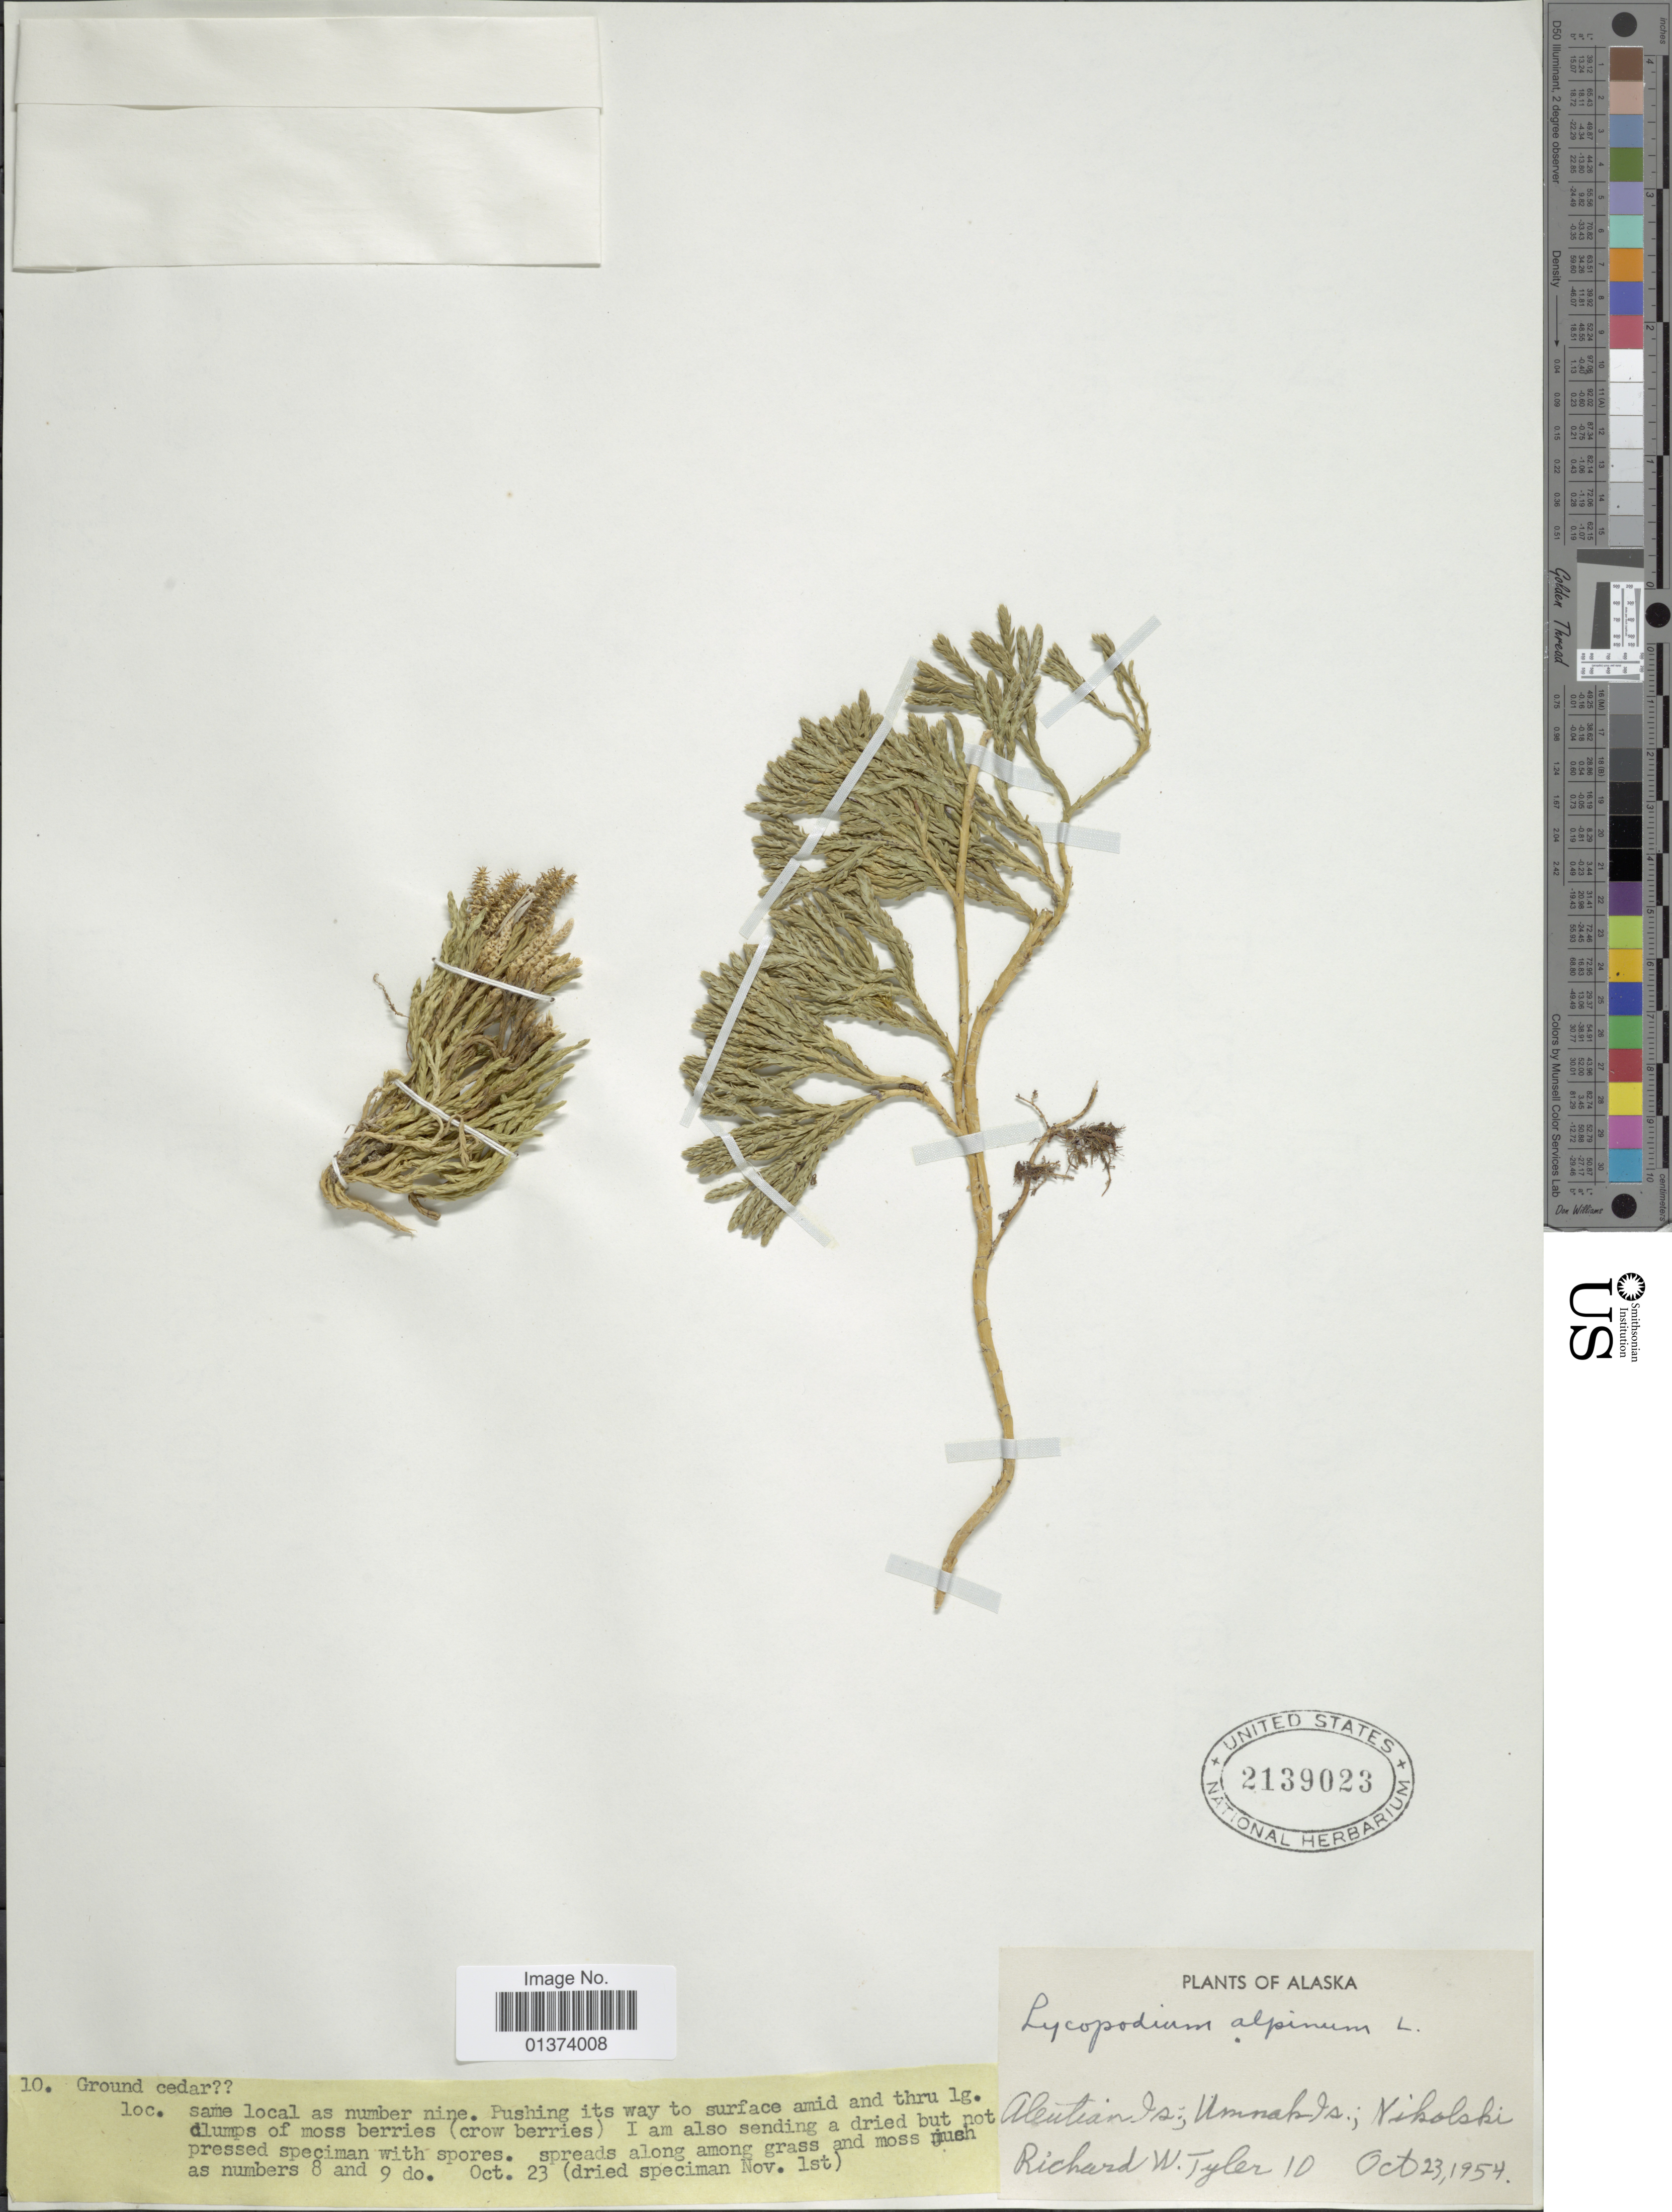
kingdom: Plantae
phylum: Tracheophyta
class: Lycopodiopsida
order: Lycopodiales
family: Lycopodiaceae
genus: Diphasiastrum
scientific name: Diphasiastrum alpinum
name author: (L.) Holub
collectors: R. Tyler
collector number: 10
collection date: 1954-10-23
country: United States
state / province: Alaska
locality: Aleutian Is.; Umnak Is.; Nikolski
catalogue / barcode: US 2139023